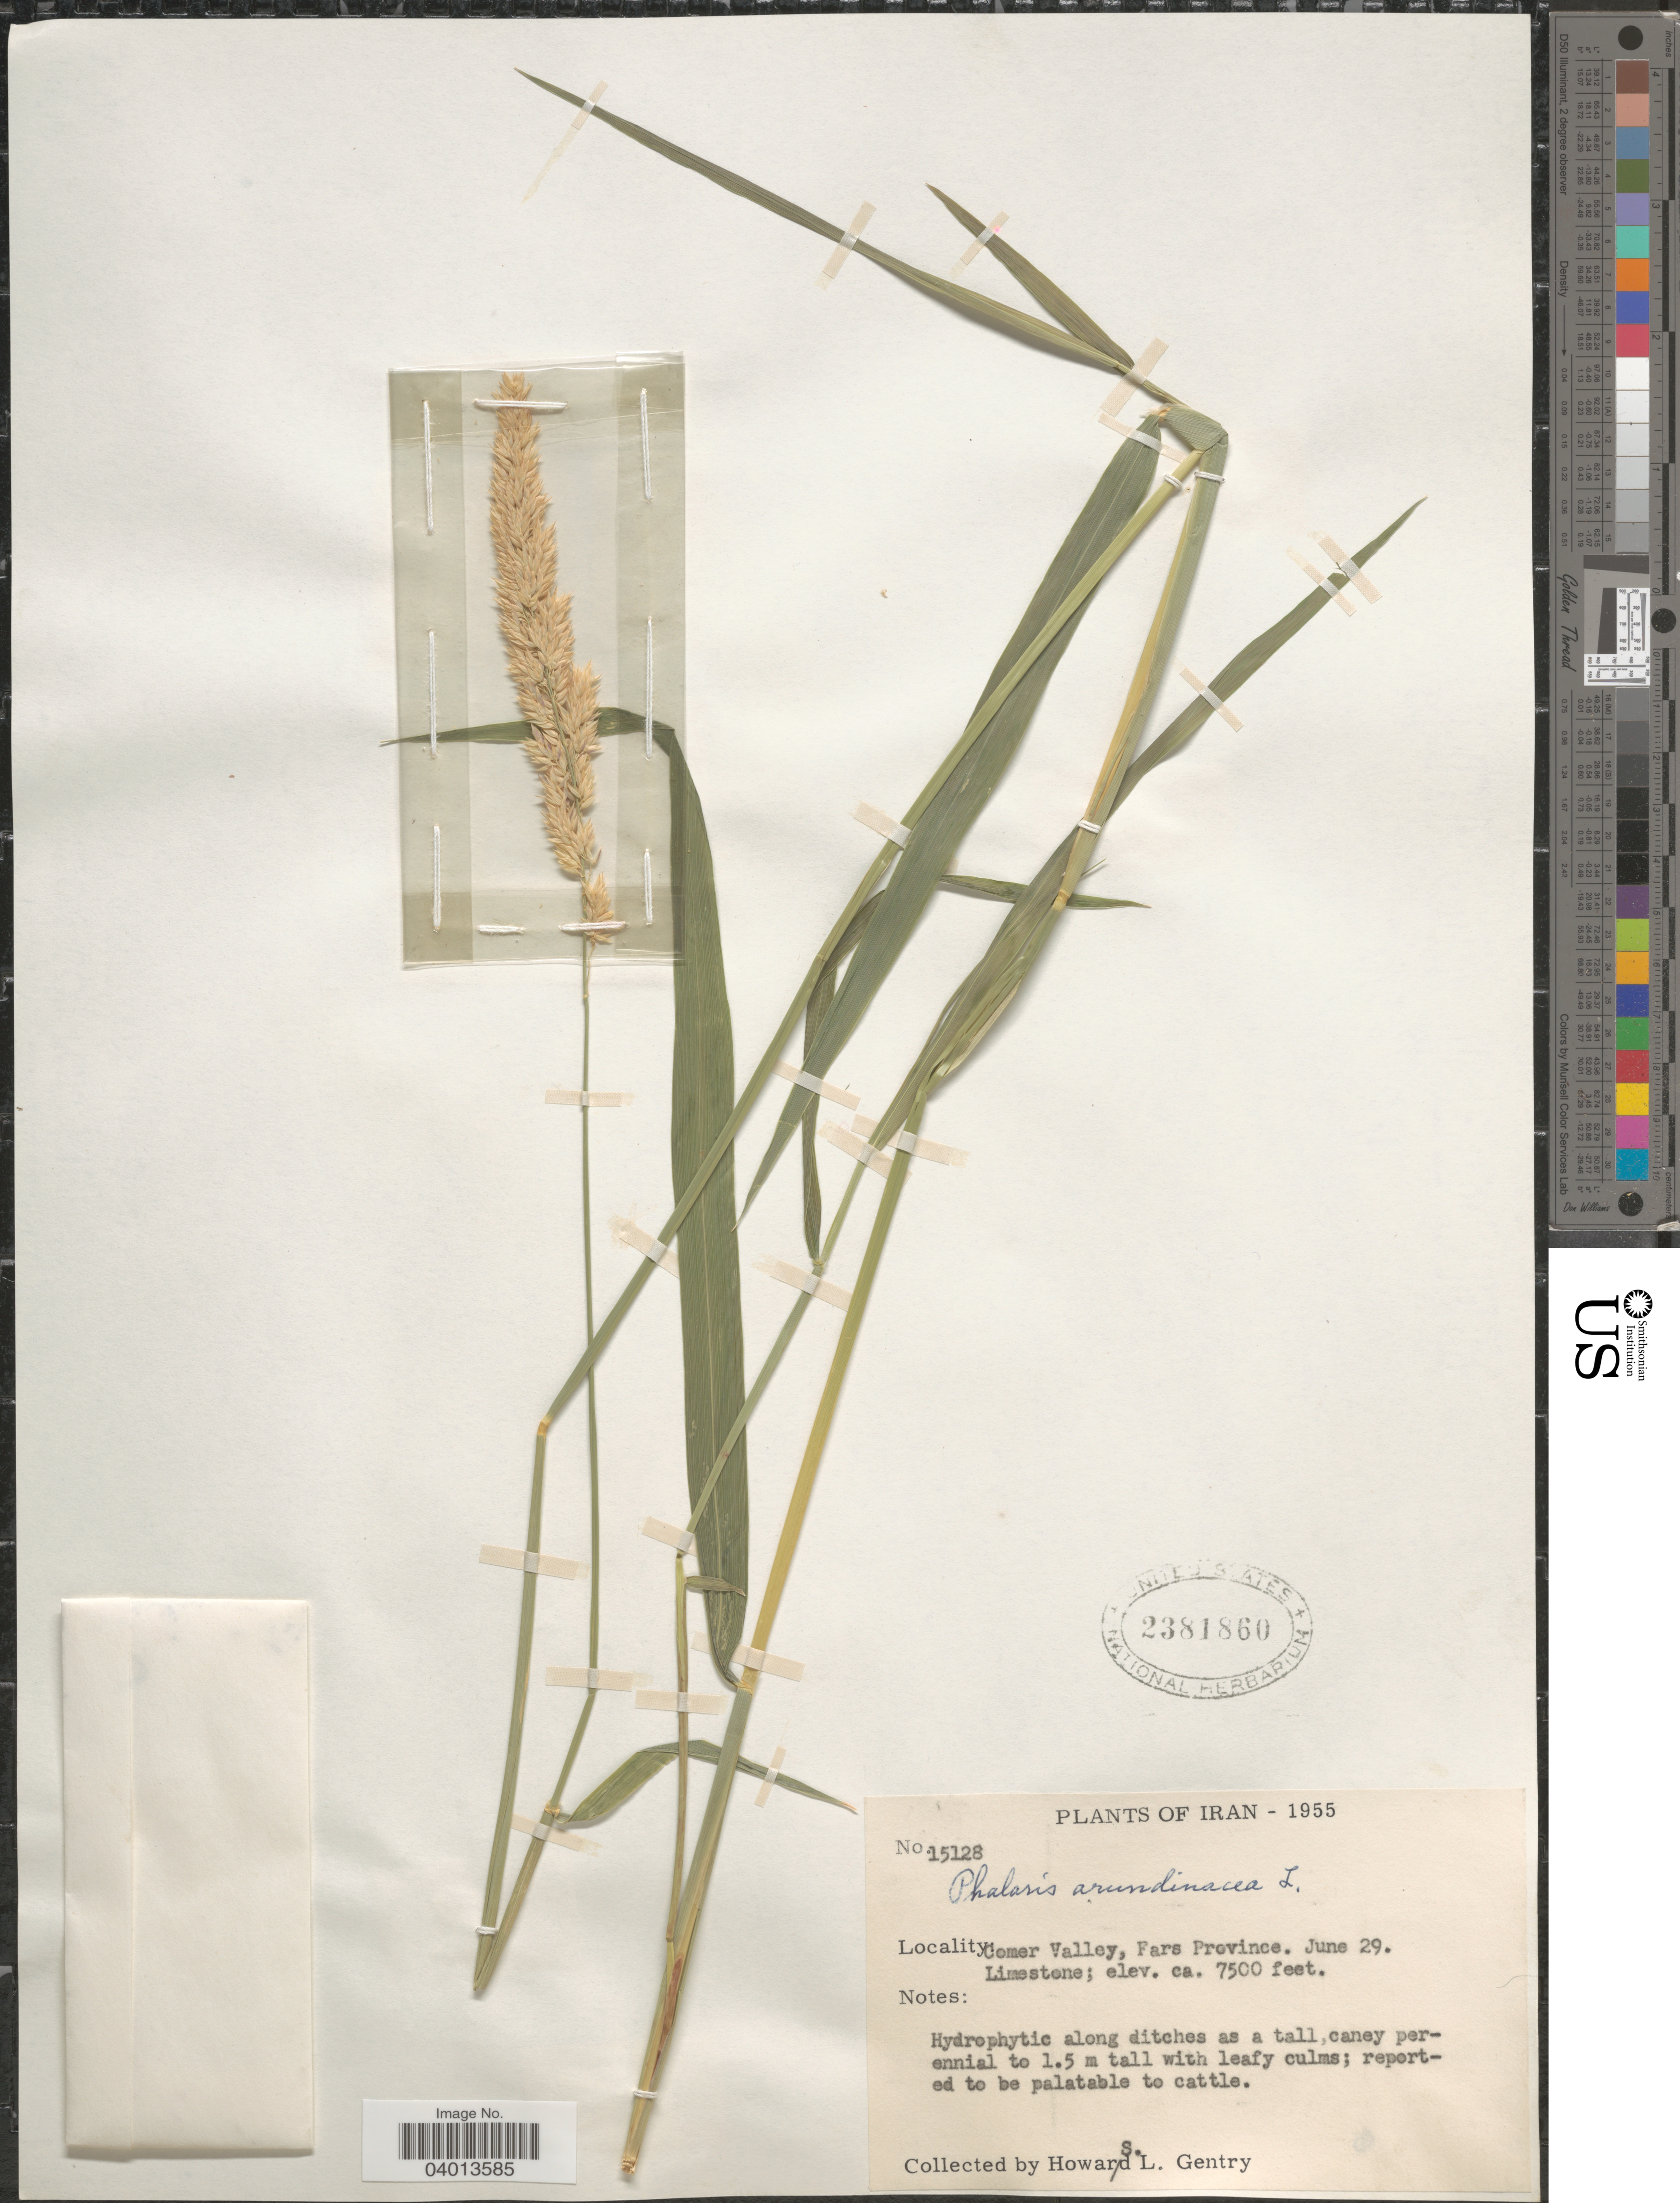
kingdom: Plantae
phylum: Tracheophyta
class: Liliopsida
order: Poales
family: Poaceae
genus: Phalaris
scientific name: Phalaris arundinacea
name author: L.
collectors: H. S. Gentry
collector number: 15128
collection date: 1955-06-29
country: Iran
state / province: Fars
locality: Comer Valley, Limestone.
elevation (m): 2286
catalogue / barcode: US 2381860